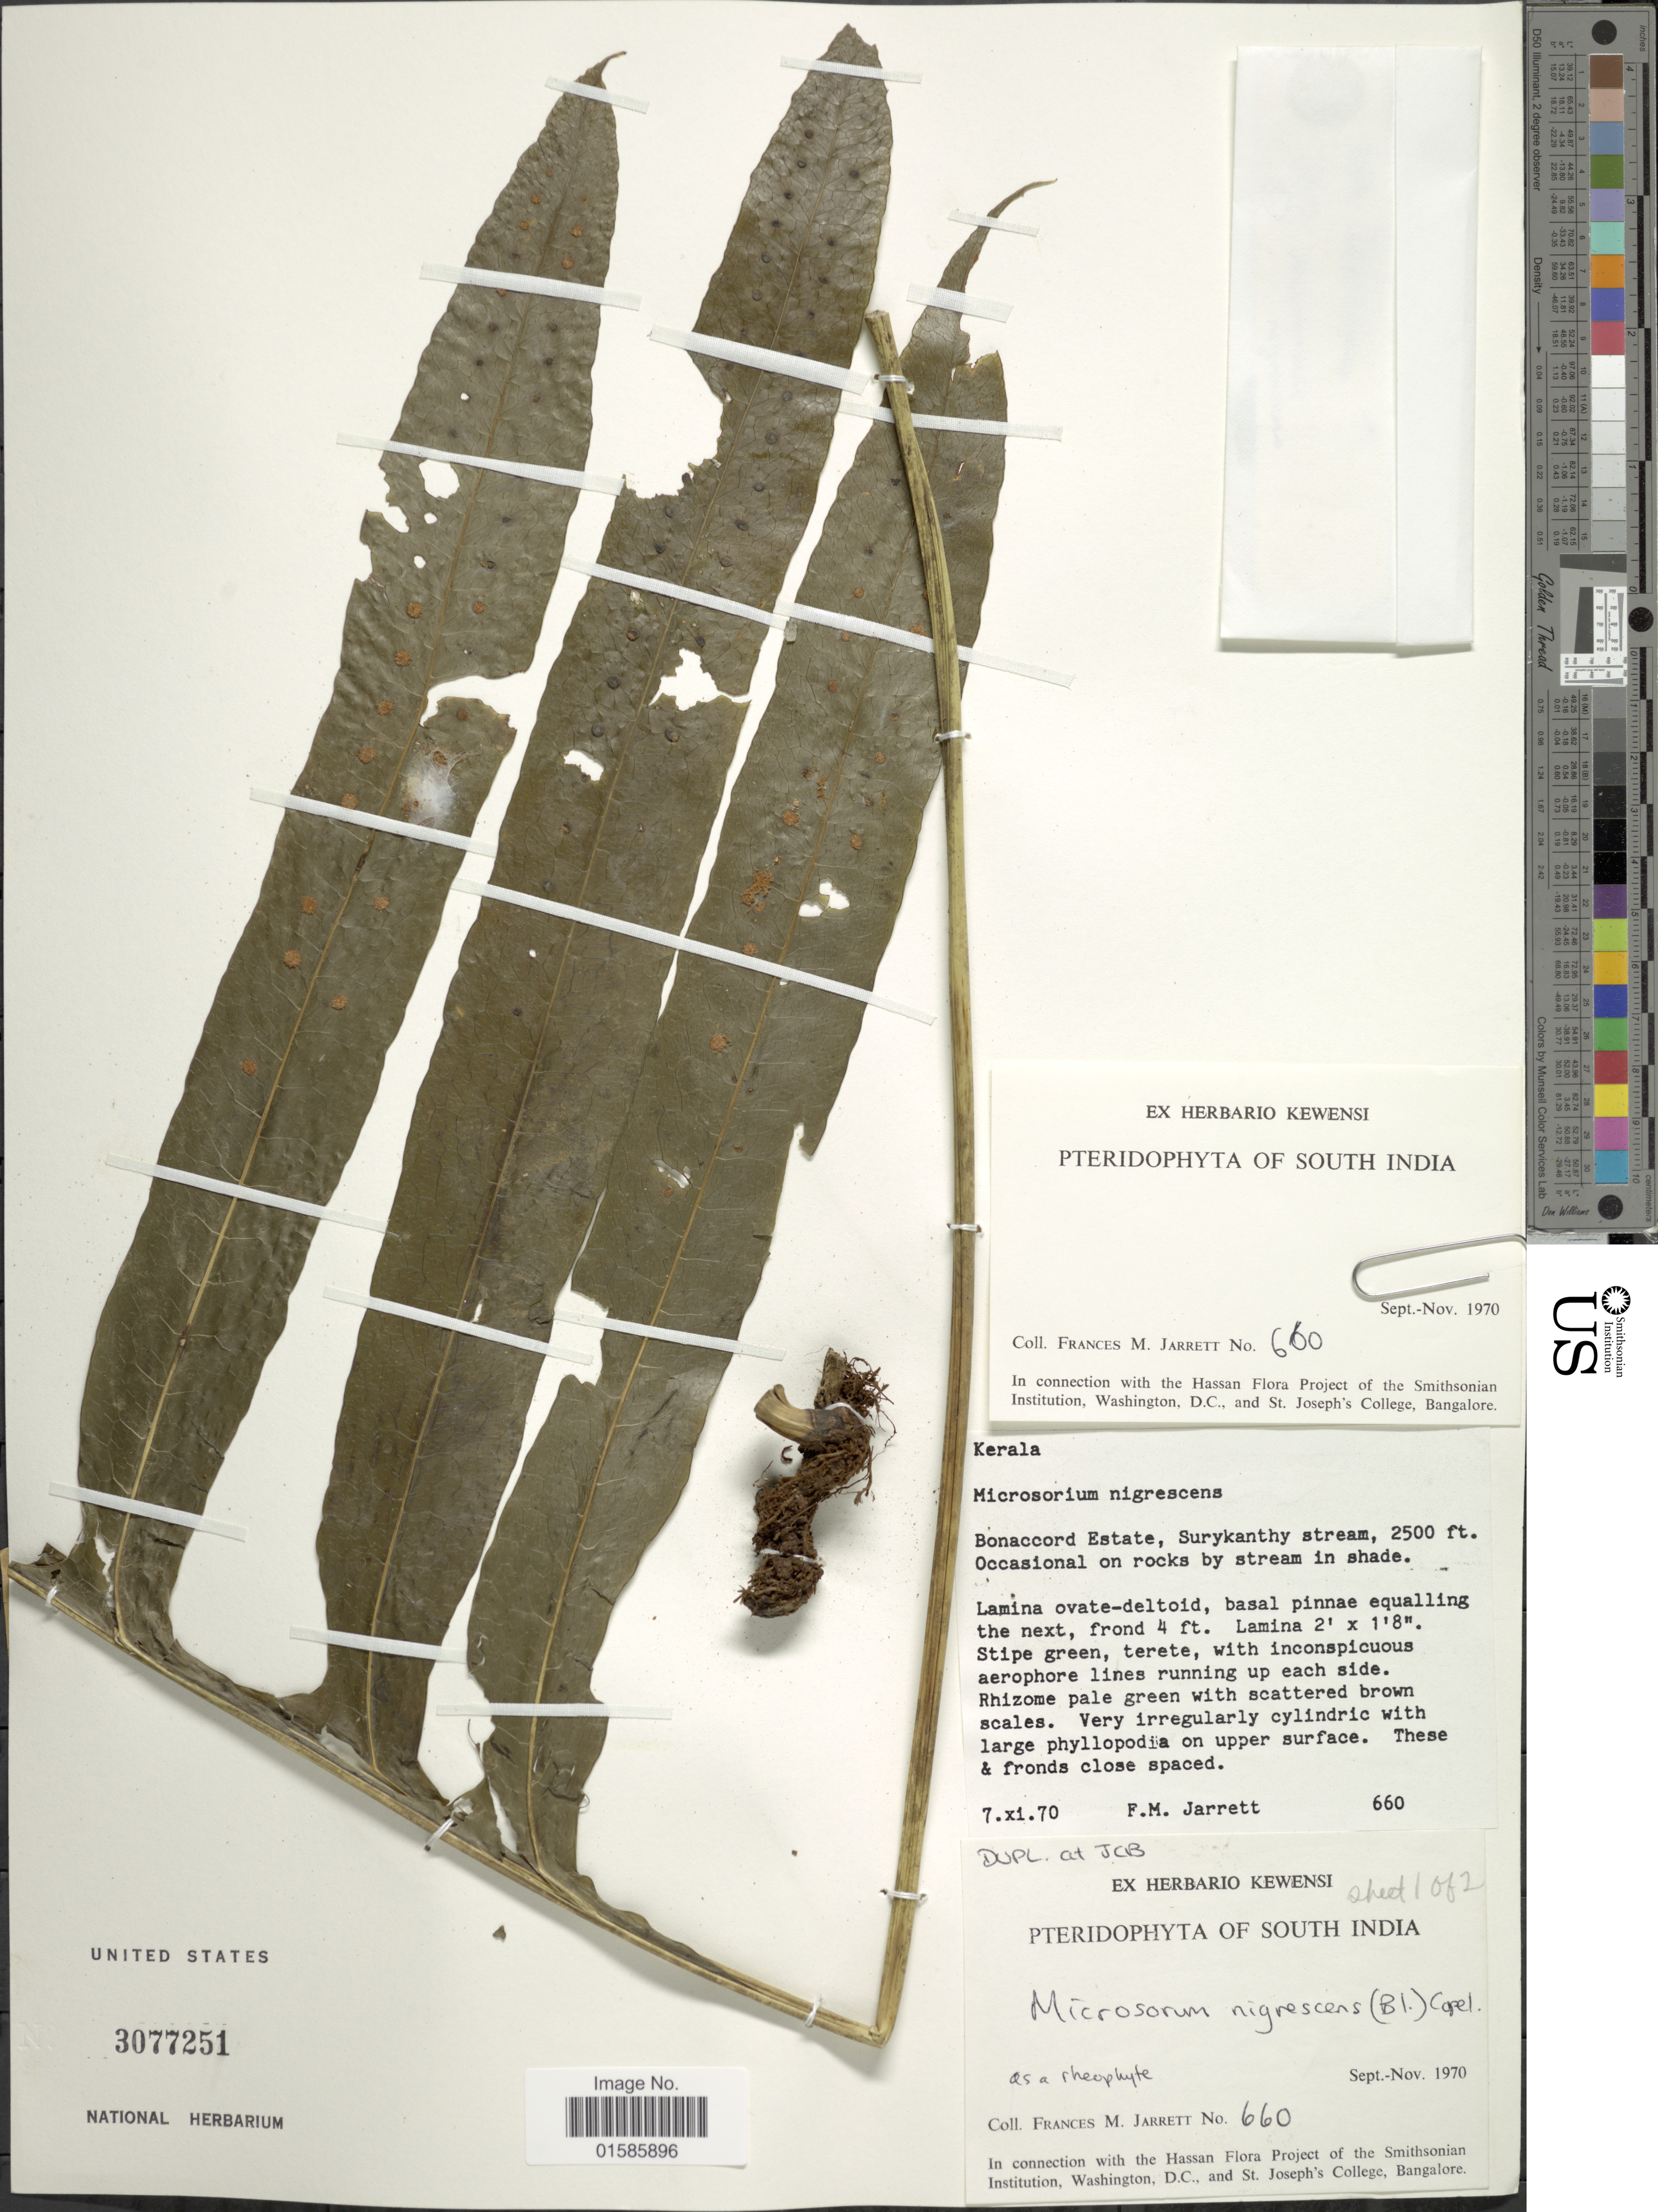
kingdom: Plantae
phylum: Tracheophyta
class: Polypodiopsida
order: Polypodiales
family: Polypodiaceae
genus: Microsorum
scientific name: Microsorum nigrescens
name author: (Blume) Copel.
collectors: F. M. Jarrett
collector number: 660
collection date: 1970-11-07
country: India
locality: Kerala, South India, Bonaccord Estate, Surykanthy streams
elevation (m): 762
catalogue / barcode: US 3077251